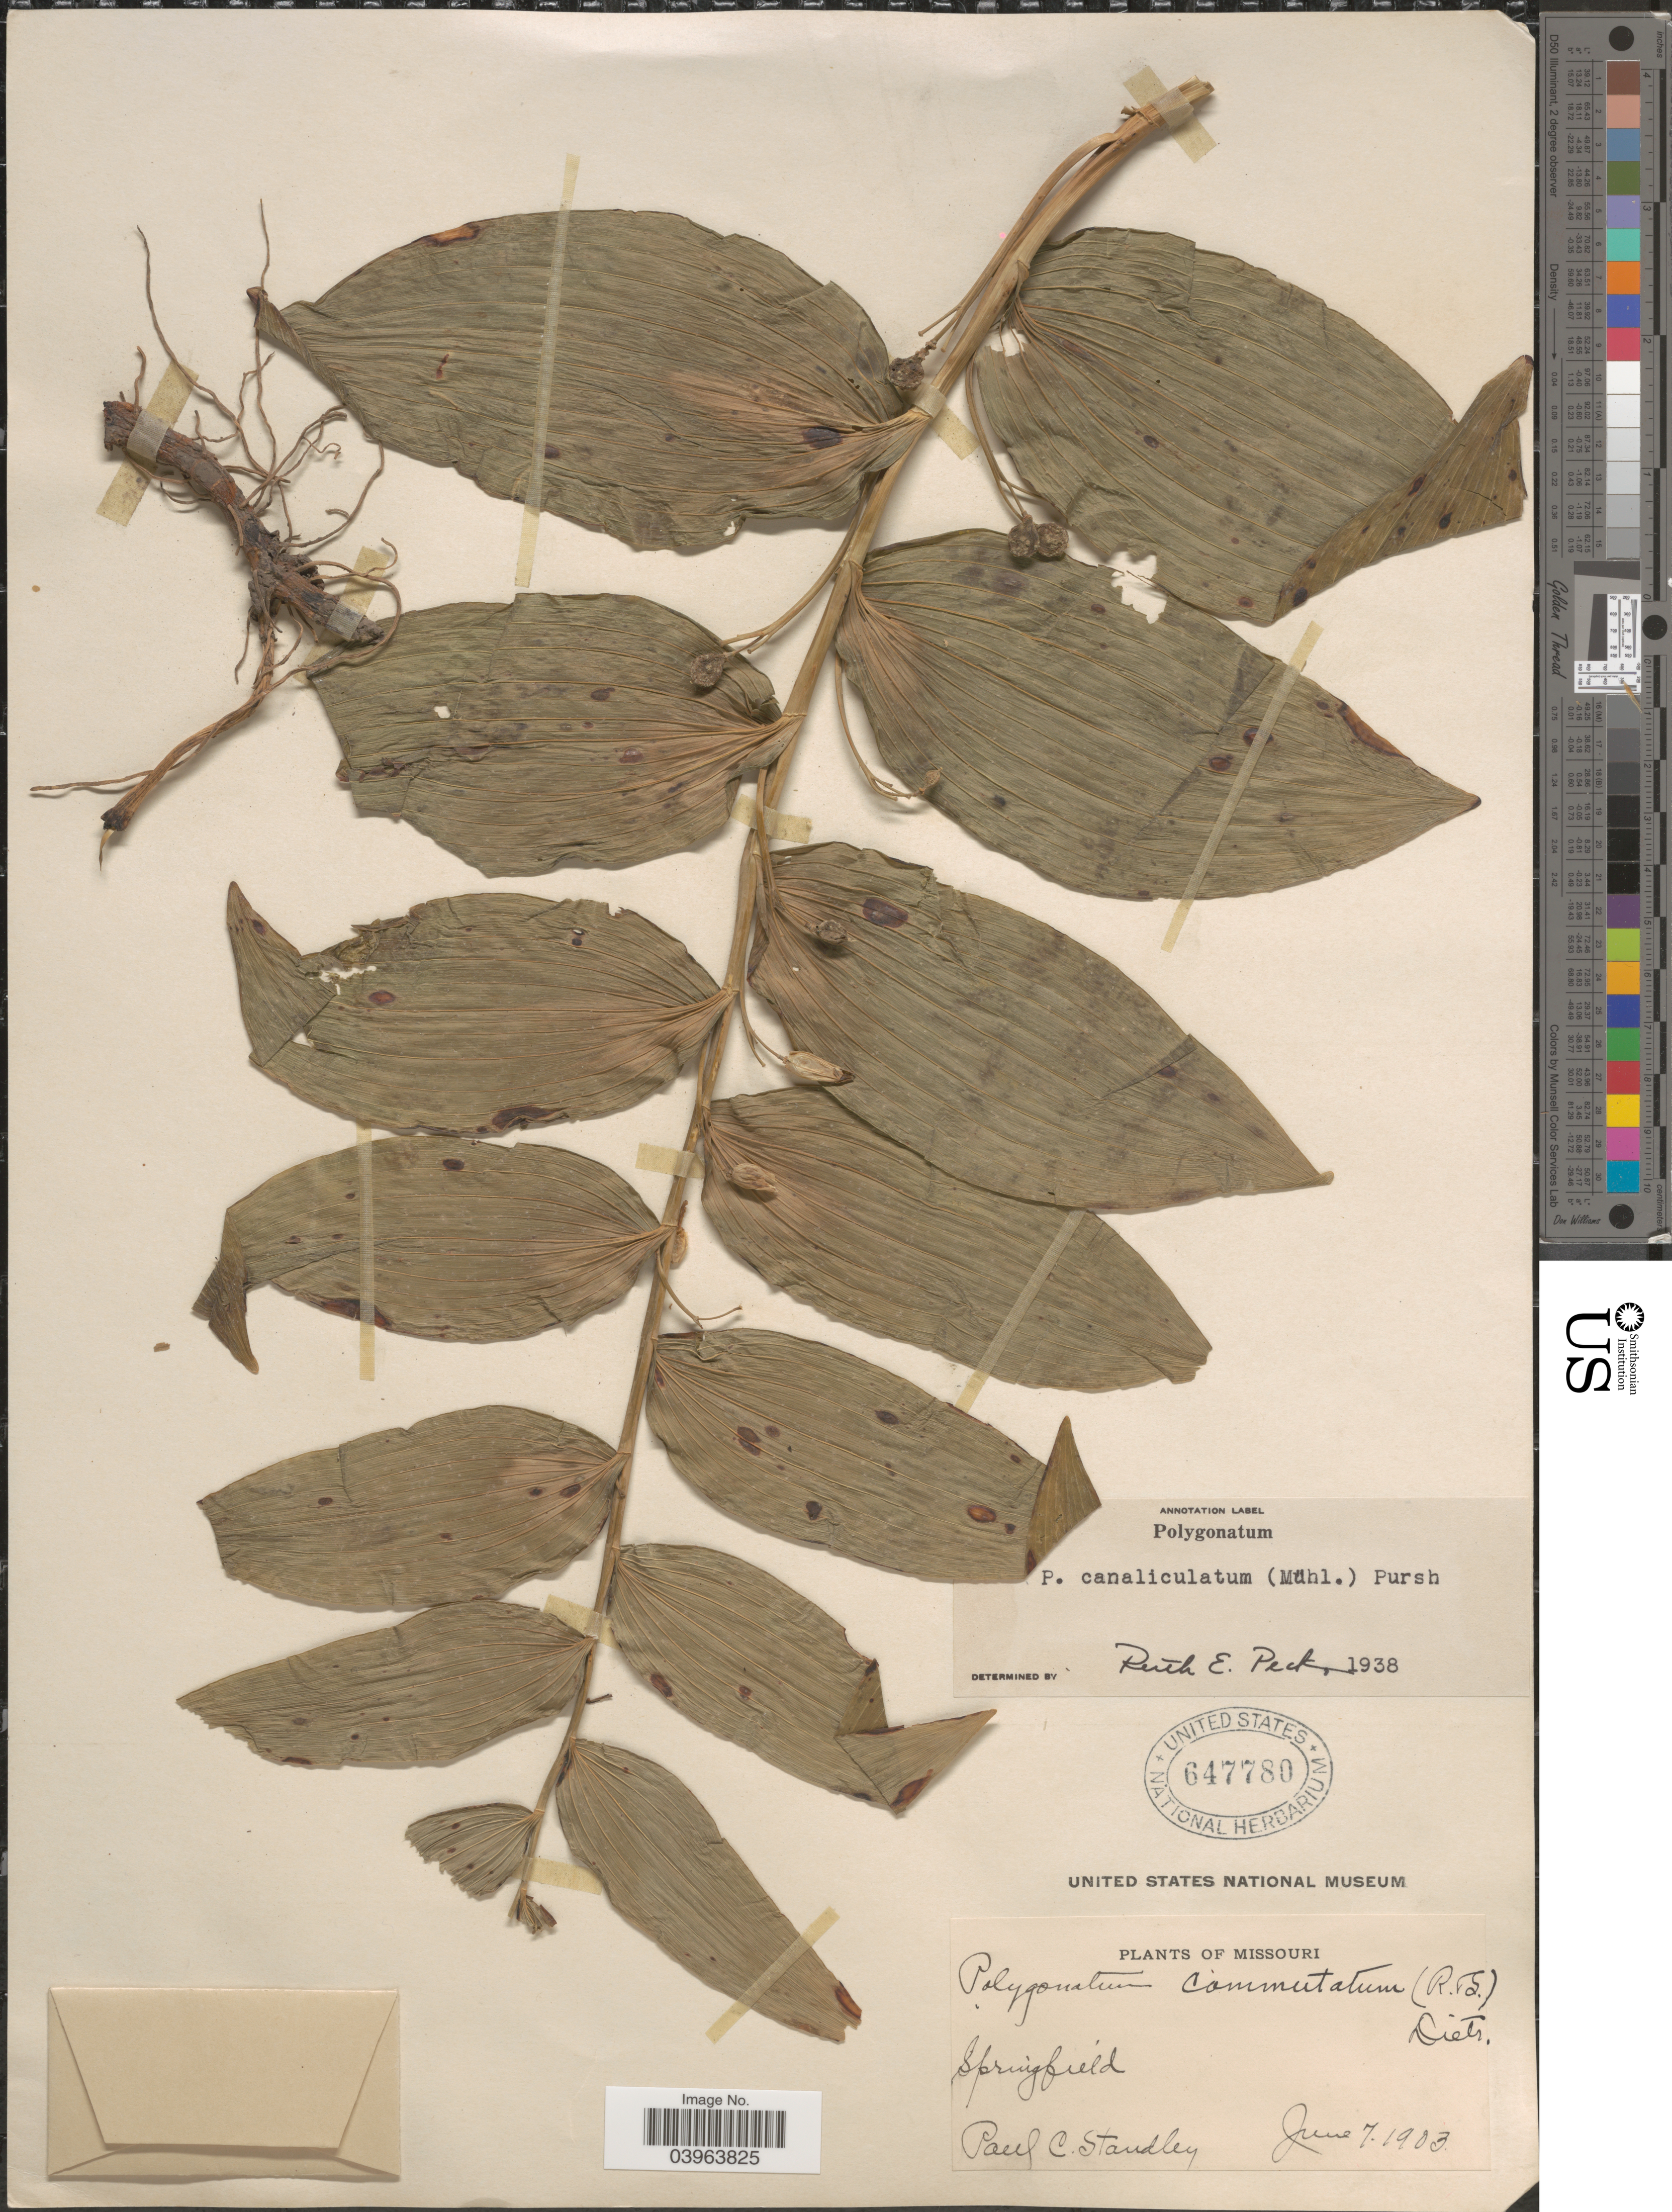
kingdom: Plantae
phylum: Tracheophyta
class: Liliopsida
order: Asparagales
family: Asparagaceae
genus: Polygonatum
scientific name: Polygonatum commutatum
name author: (Schult. f.) A. Dietr.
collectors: P. C. Standley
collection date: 1903-06-07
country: United States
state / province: Missouri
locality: Springfield.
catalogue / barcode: US 647780